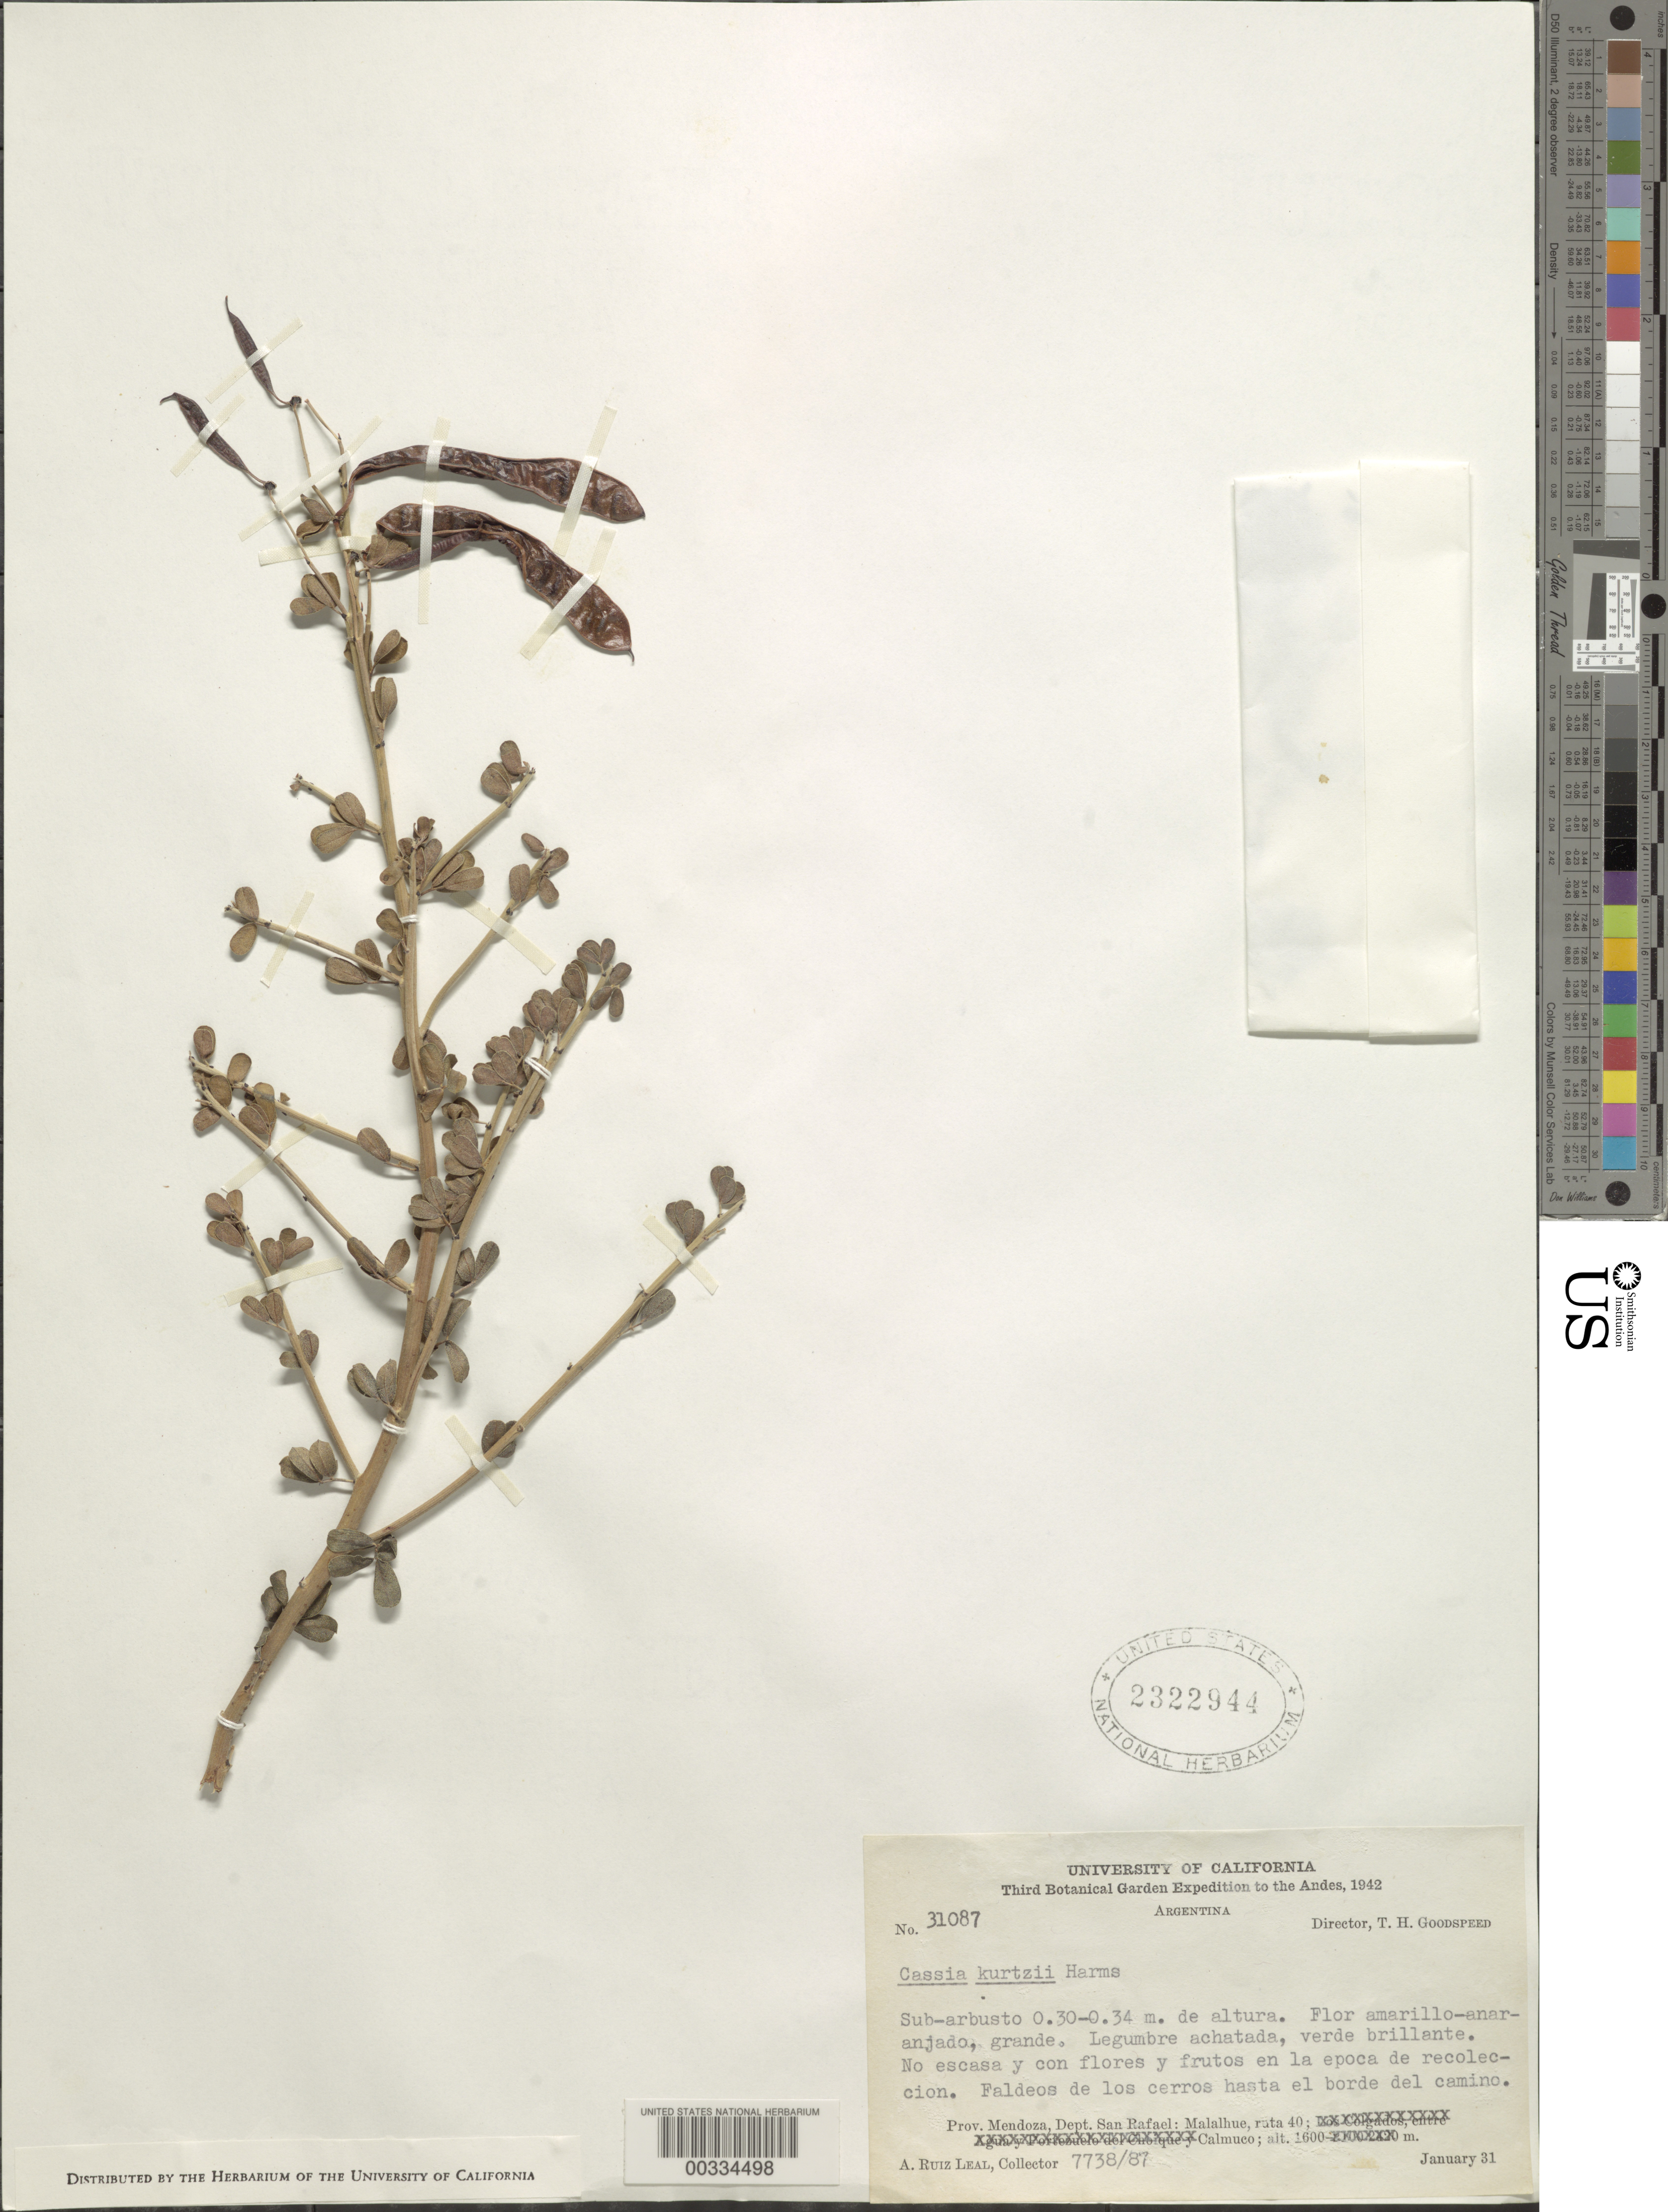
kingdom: Plantae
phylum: Tracheophyta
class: Magnoliopsida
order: Fabales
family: Fabaceae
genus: Senna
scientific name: Senna kurtzii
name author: (Harms) H.S. Irwin & Barneby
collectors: A. R. Leal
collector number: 7738/87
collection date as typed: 31 Jan 1942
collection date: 1942-01-31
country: Argentina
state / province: Mendoza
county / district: San Rafael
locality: Malalhue, ruta 40; Calmuco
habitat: Slopes of cerros to the edge of the road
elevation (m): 1600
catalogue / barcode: US 2322944